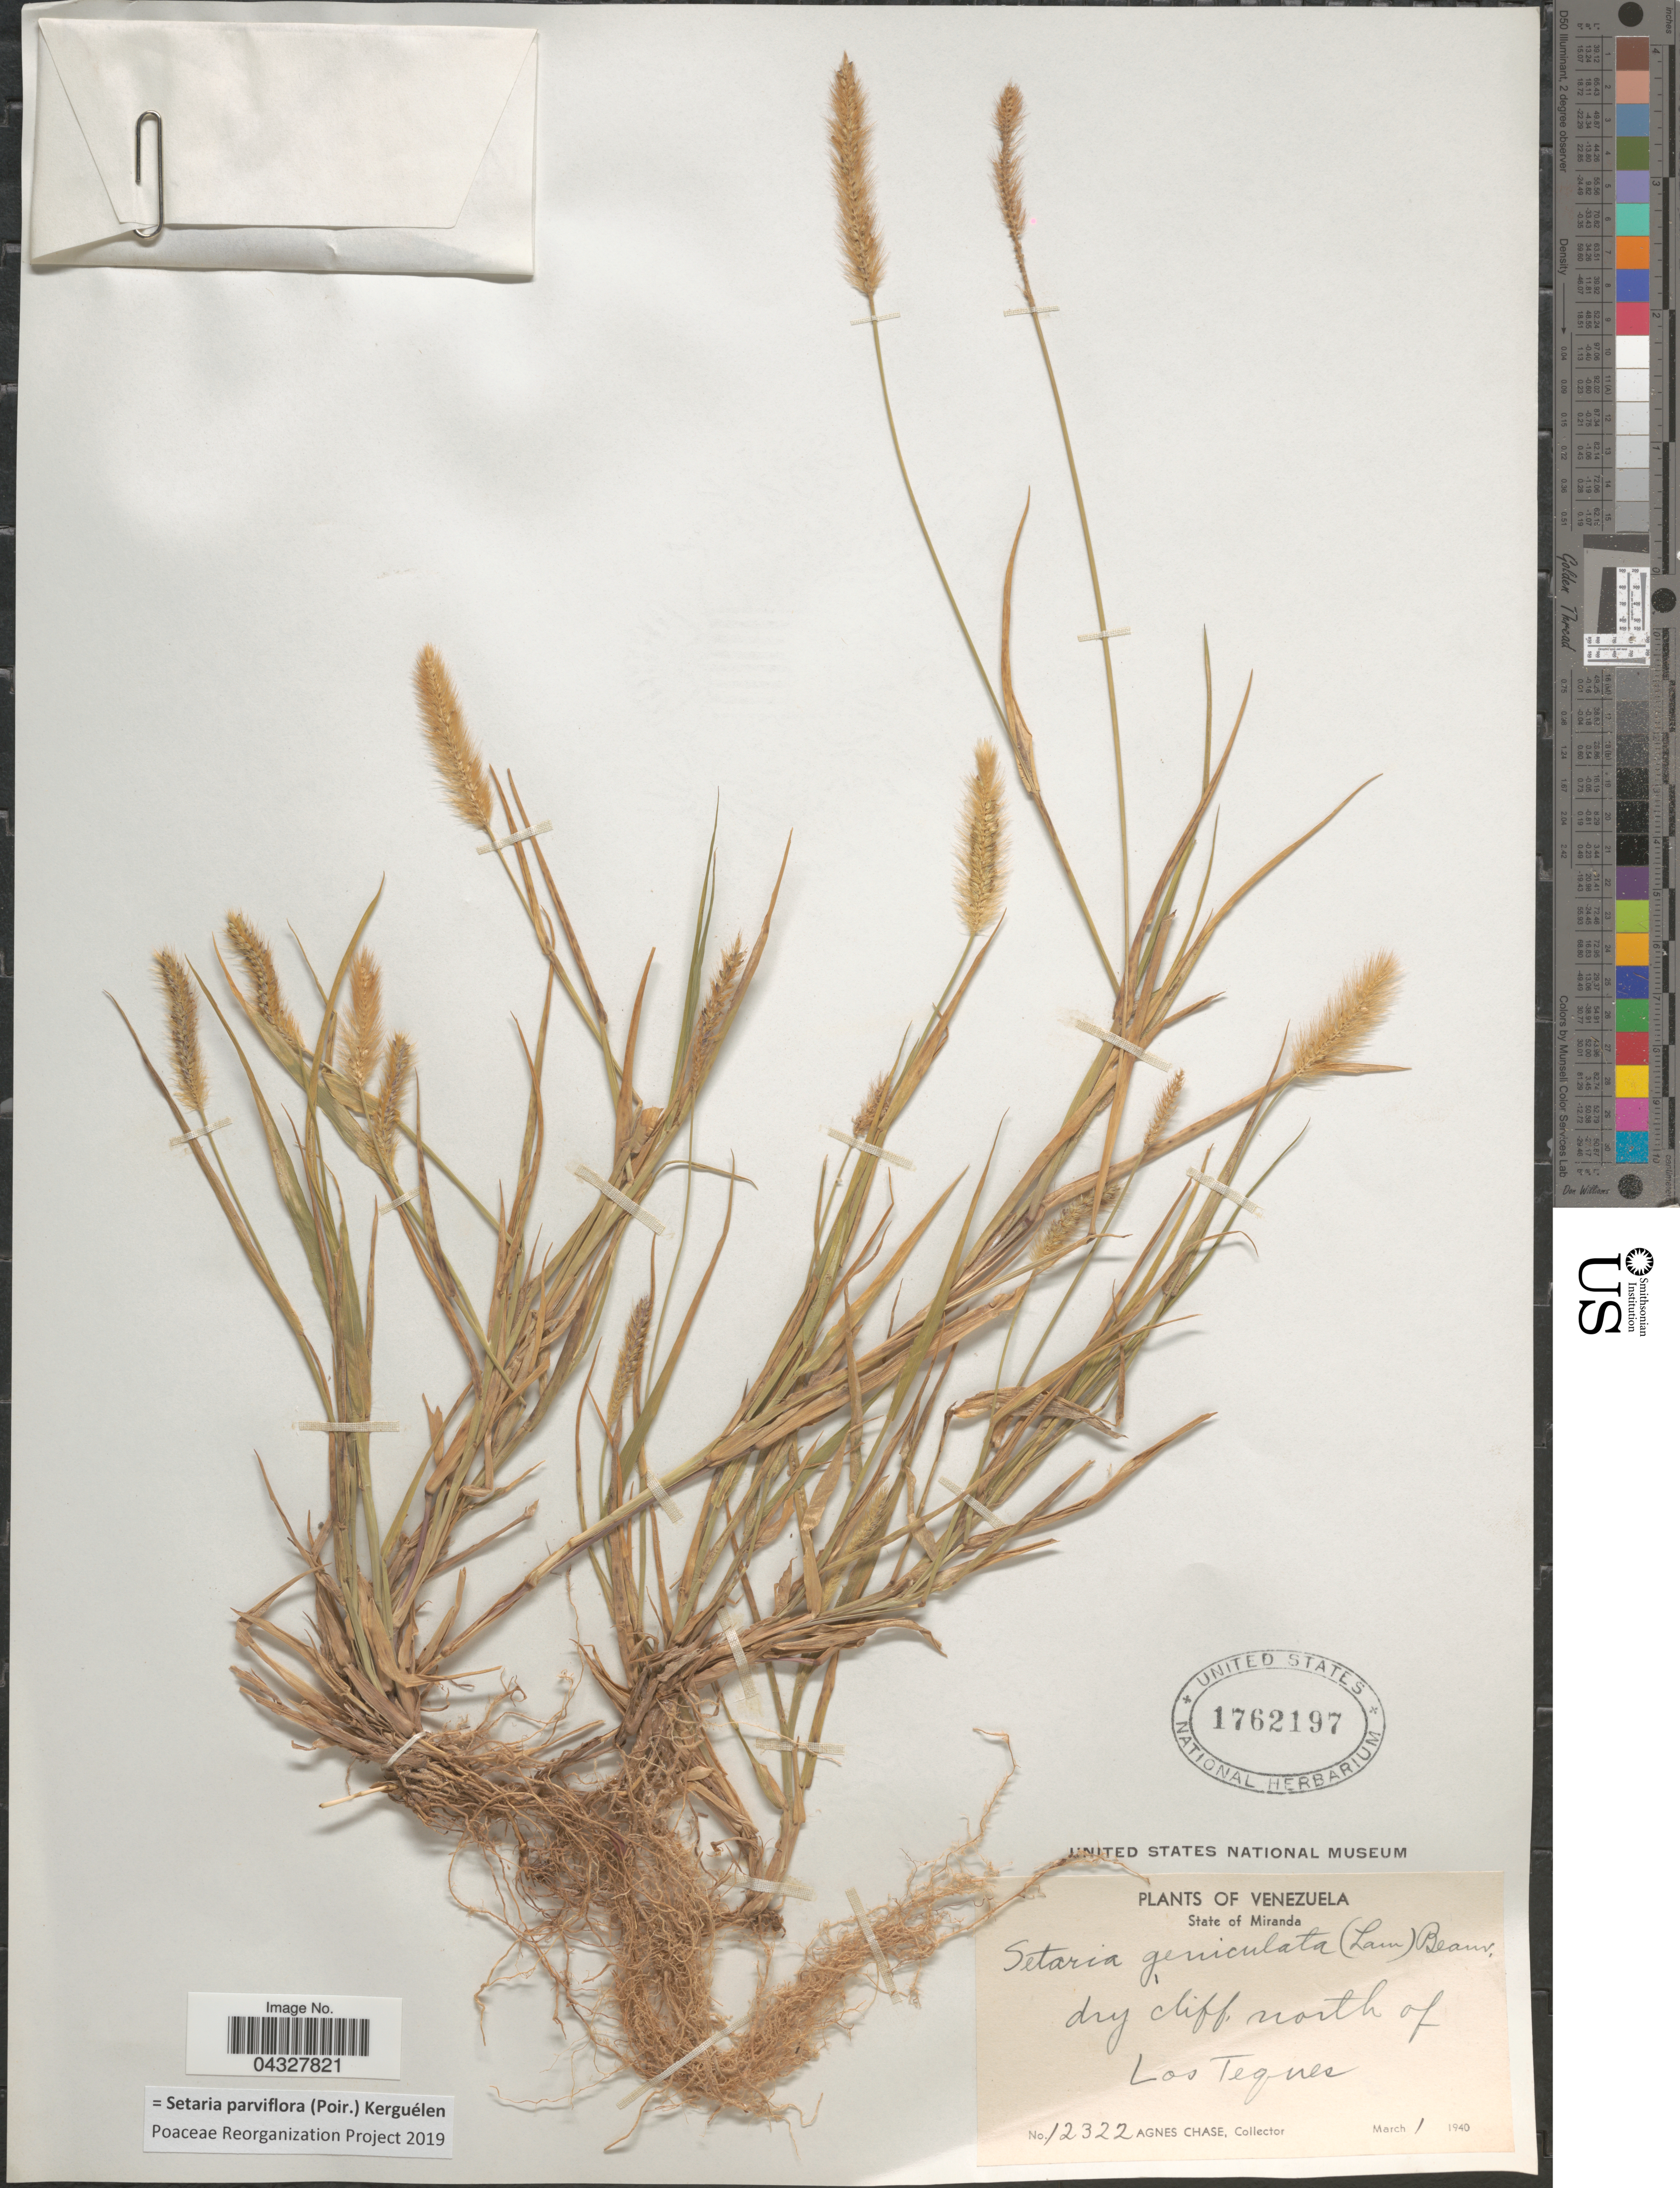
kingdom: Plantae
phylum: Tracheophyta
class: Liliopsida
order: Poales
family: Poaceae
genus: Setaria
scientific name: Setaria parviflora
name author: (Poir.) Kerguélen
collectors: A. Chase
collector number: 12322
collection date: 1940-03-01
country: Venezuela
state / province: Miranda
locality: Dry cliff, north of Los Teques.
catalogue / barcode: US 1762197